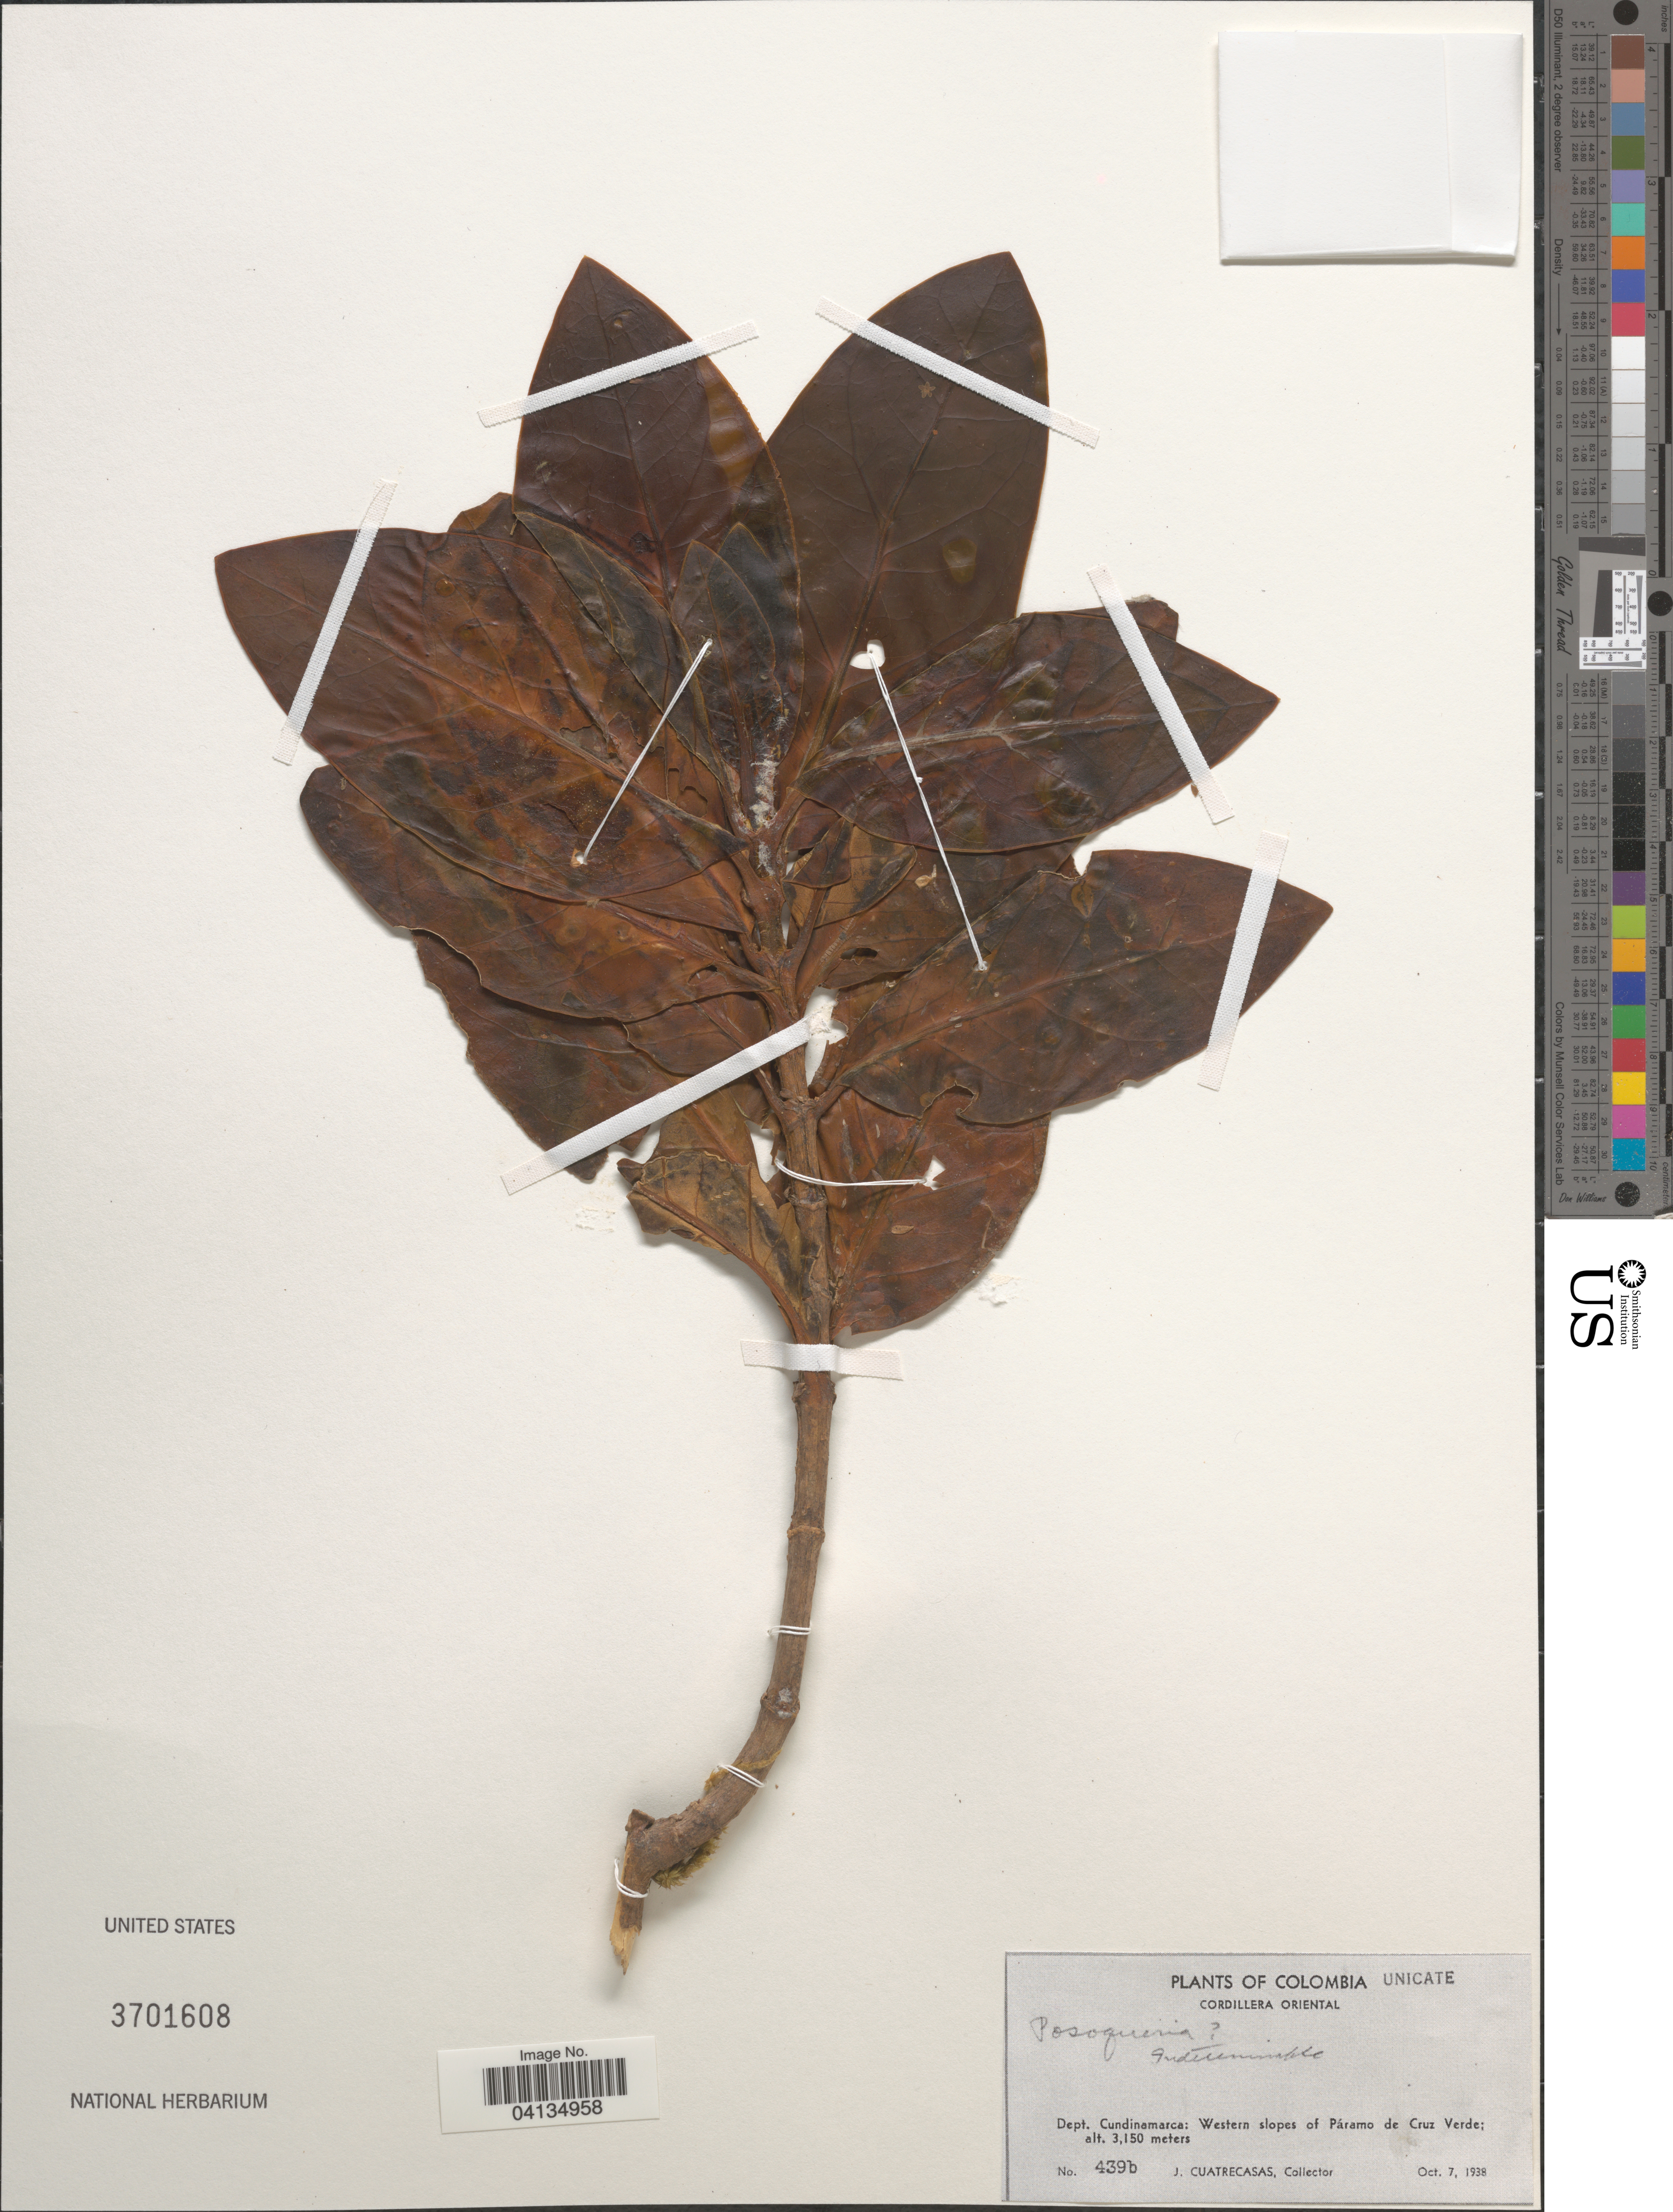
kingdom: Plantae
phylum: Tracheophyta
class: Magnoliopsida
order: Gentianales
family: Gentianaceae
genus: Macrocarpaea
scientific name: Macrocarpaea sp.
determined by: Ávila, F. A.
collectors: J. Cuatrecasas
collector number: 439b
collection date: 1938-10-07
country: Colombia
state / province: Cundinamarca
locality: Cordillera Oriental. Dept. Cundinamarca: Western slopes of Páramo de Cruz Verde.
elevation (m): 3150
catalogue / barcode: US 3701608